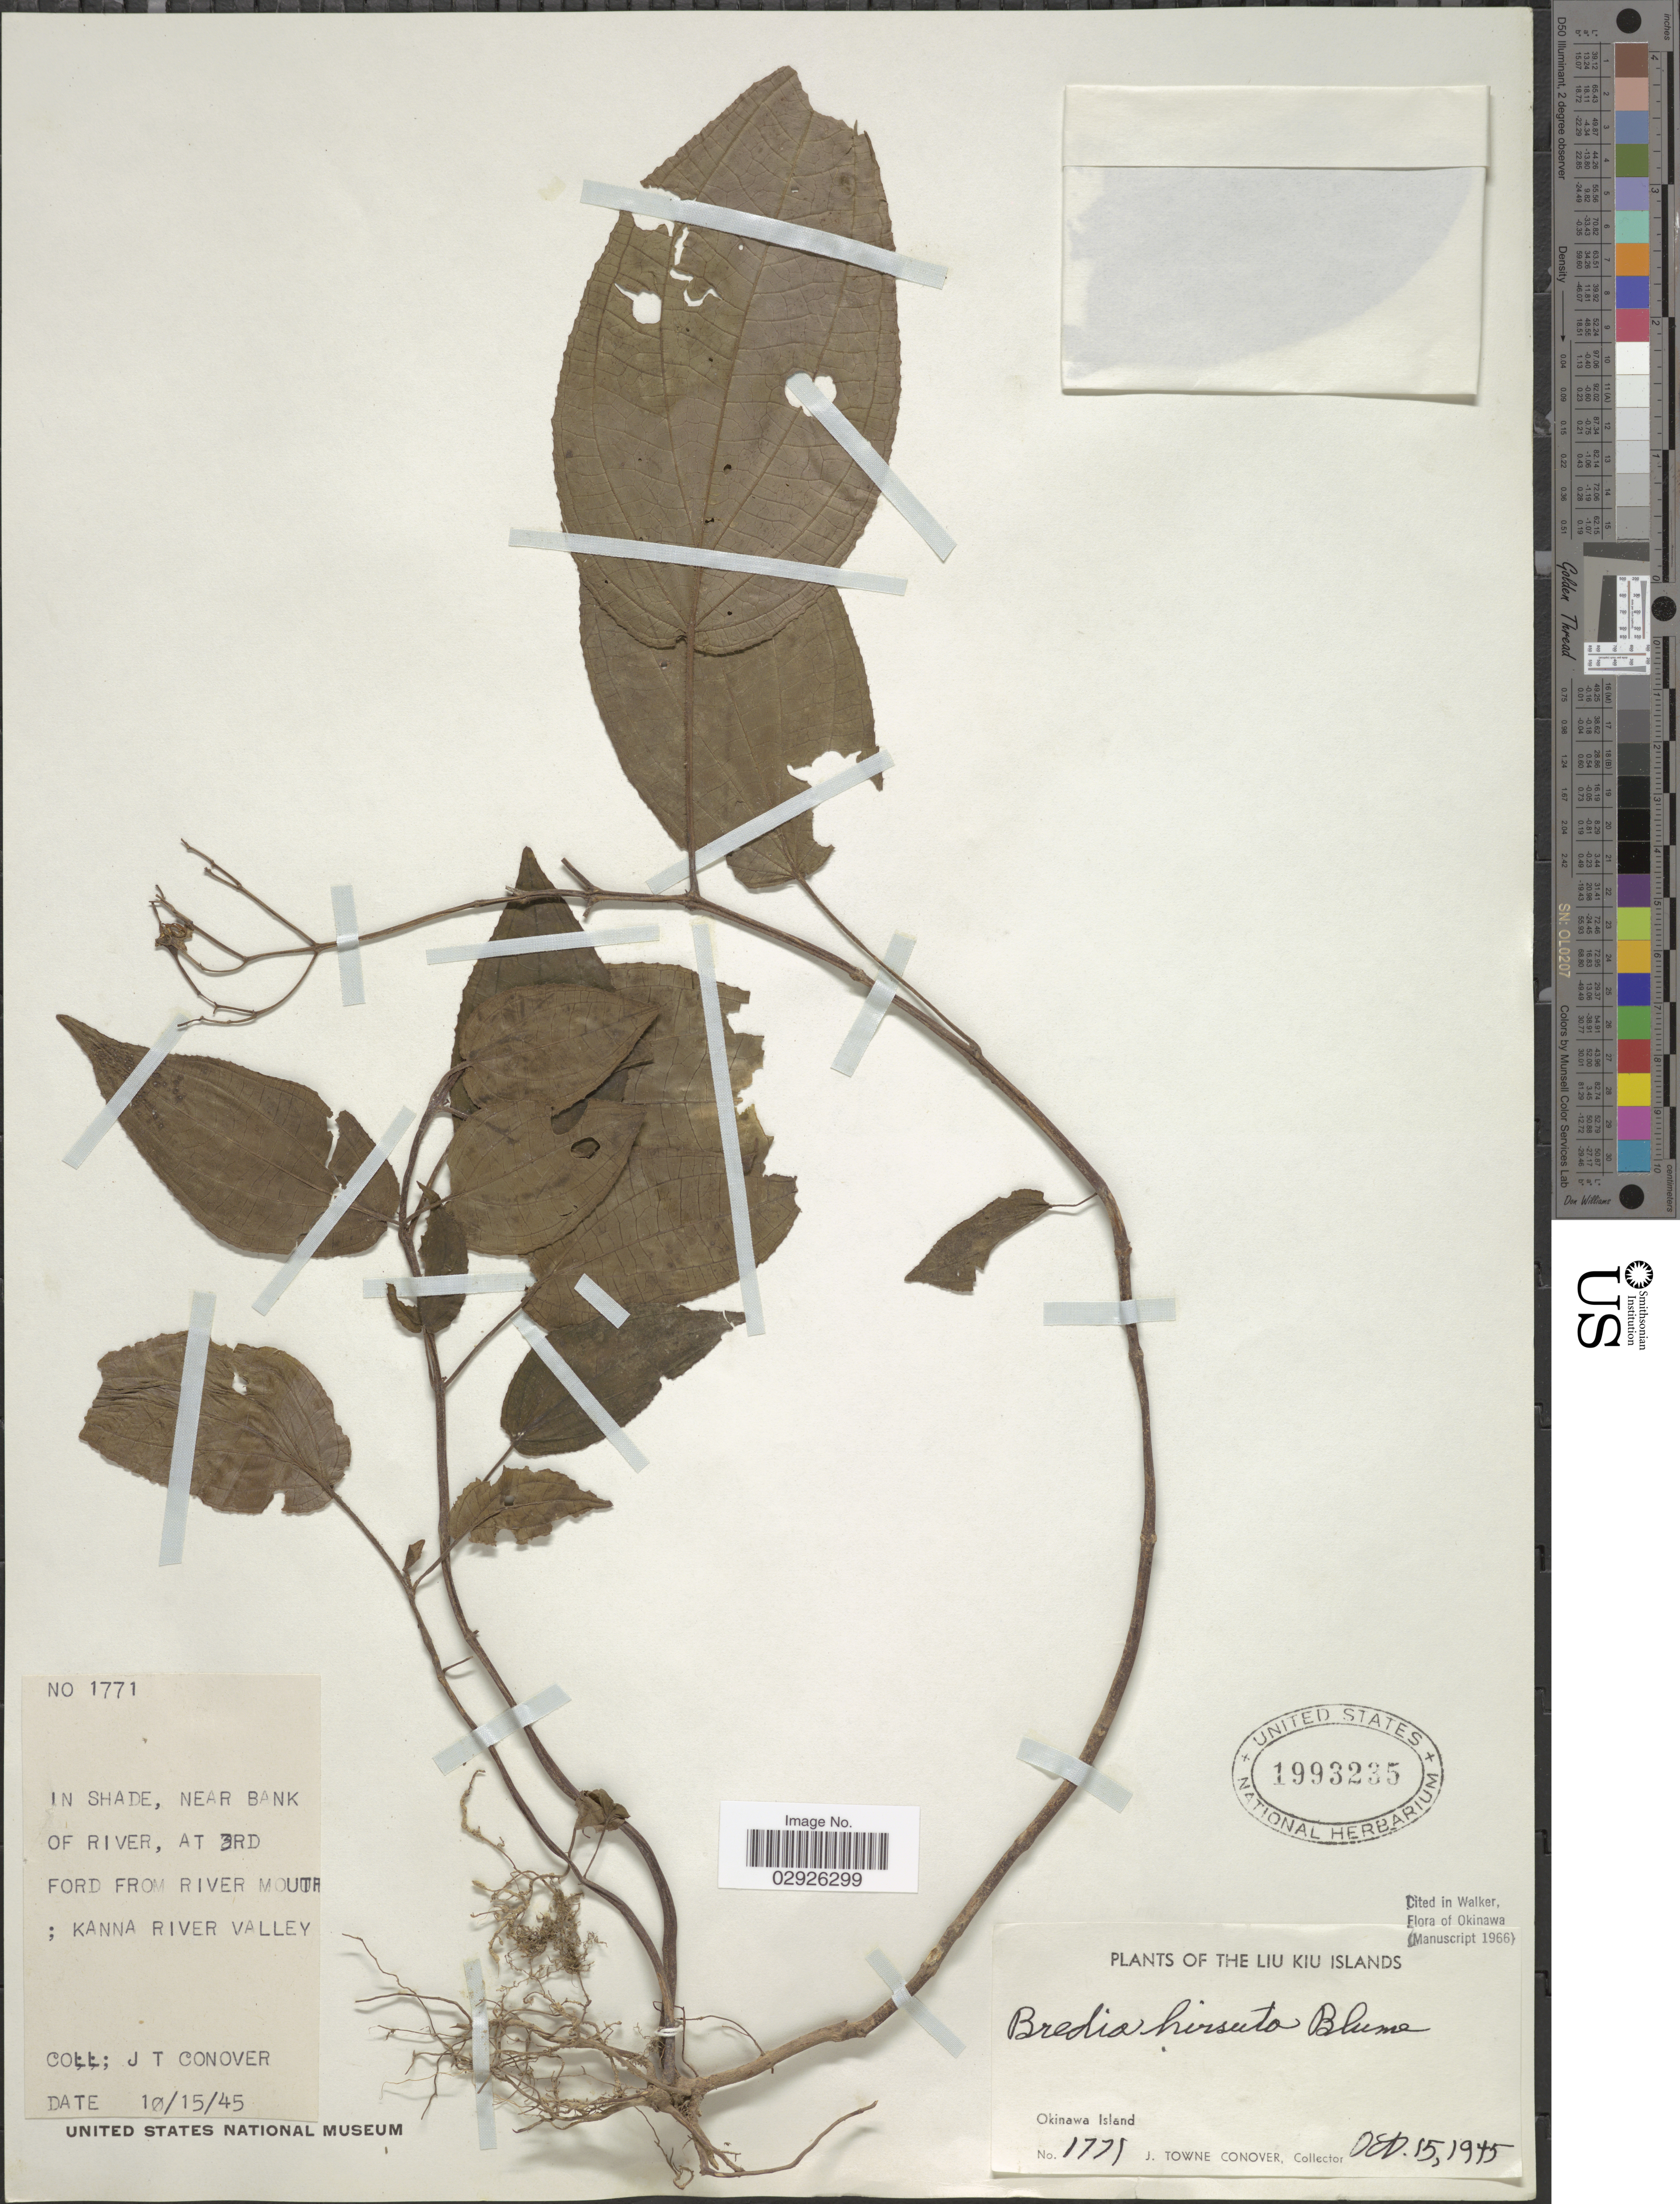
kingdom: Plantae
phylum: Tracheophyta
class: Magnoliopsida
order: Myrtales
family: Melastomataceae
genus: Bredia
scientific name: Bredia hirsuta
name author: Blume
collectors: J. T. Conover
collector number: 1771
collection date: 1945-10-15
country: Japan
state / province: Okinawa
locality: The Liu Kiu Islands, Okinawa Island, In shade, near bank of river, at 3rd Ford from river mouth; Kanna River Valley.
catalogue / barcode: US 1993235